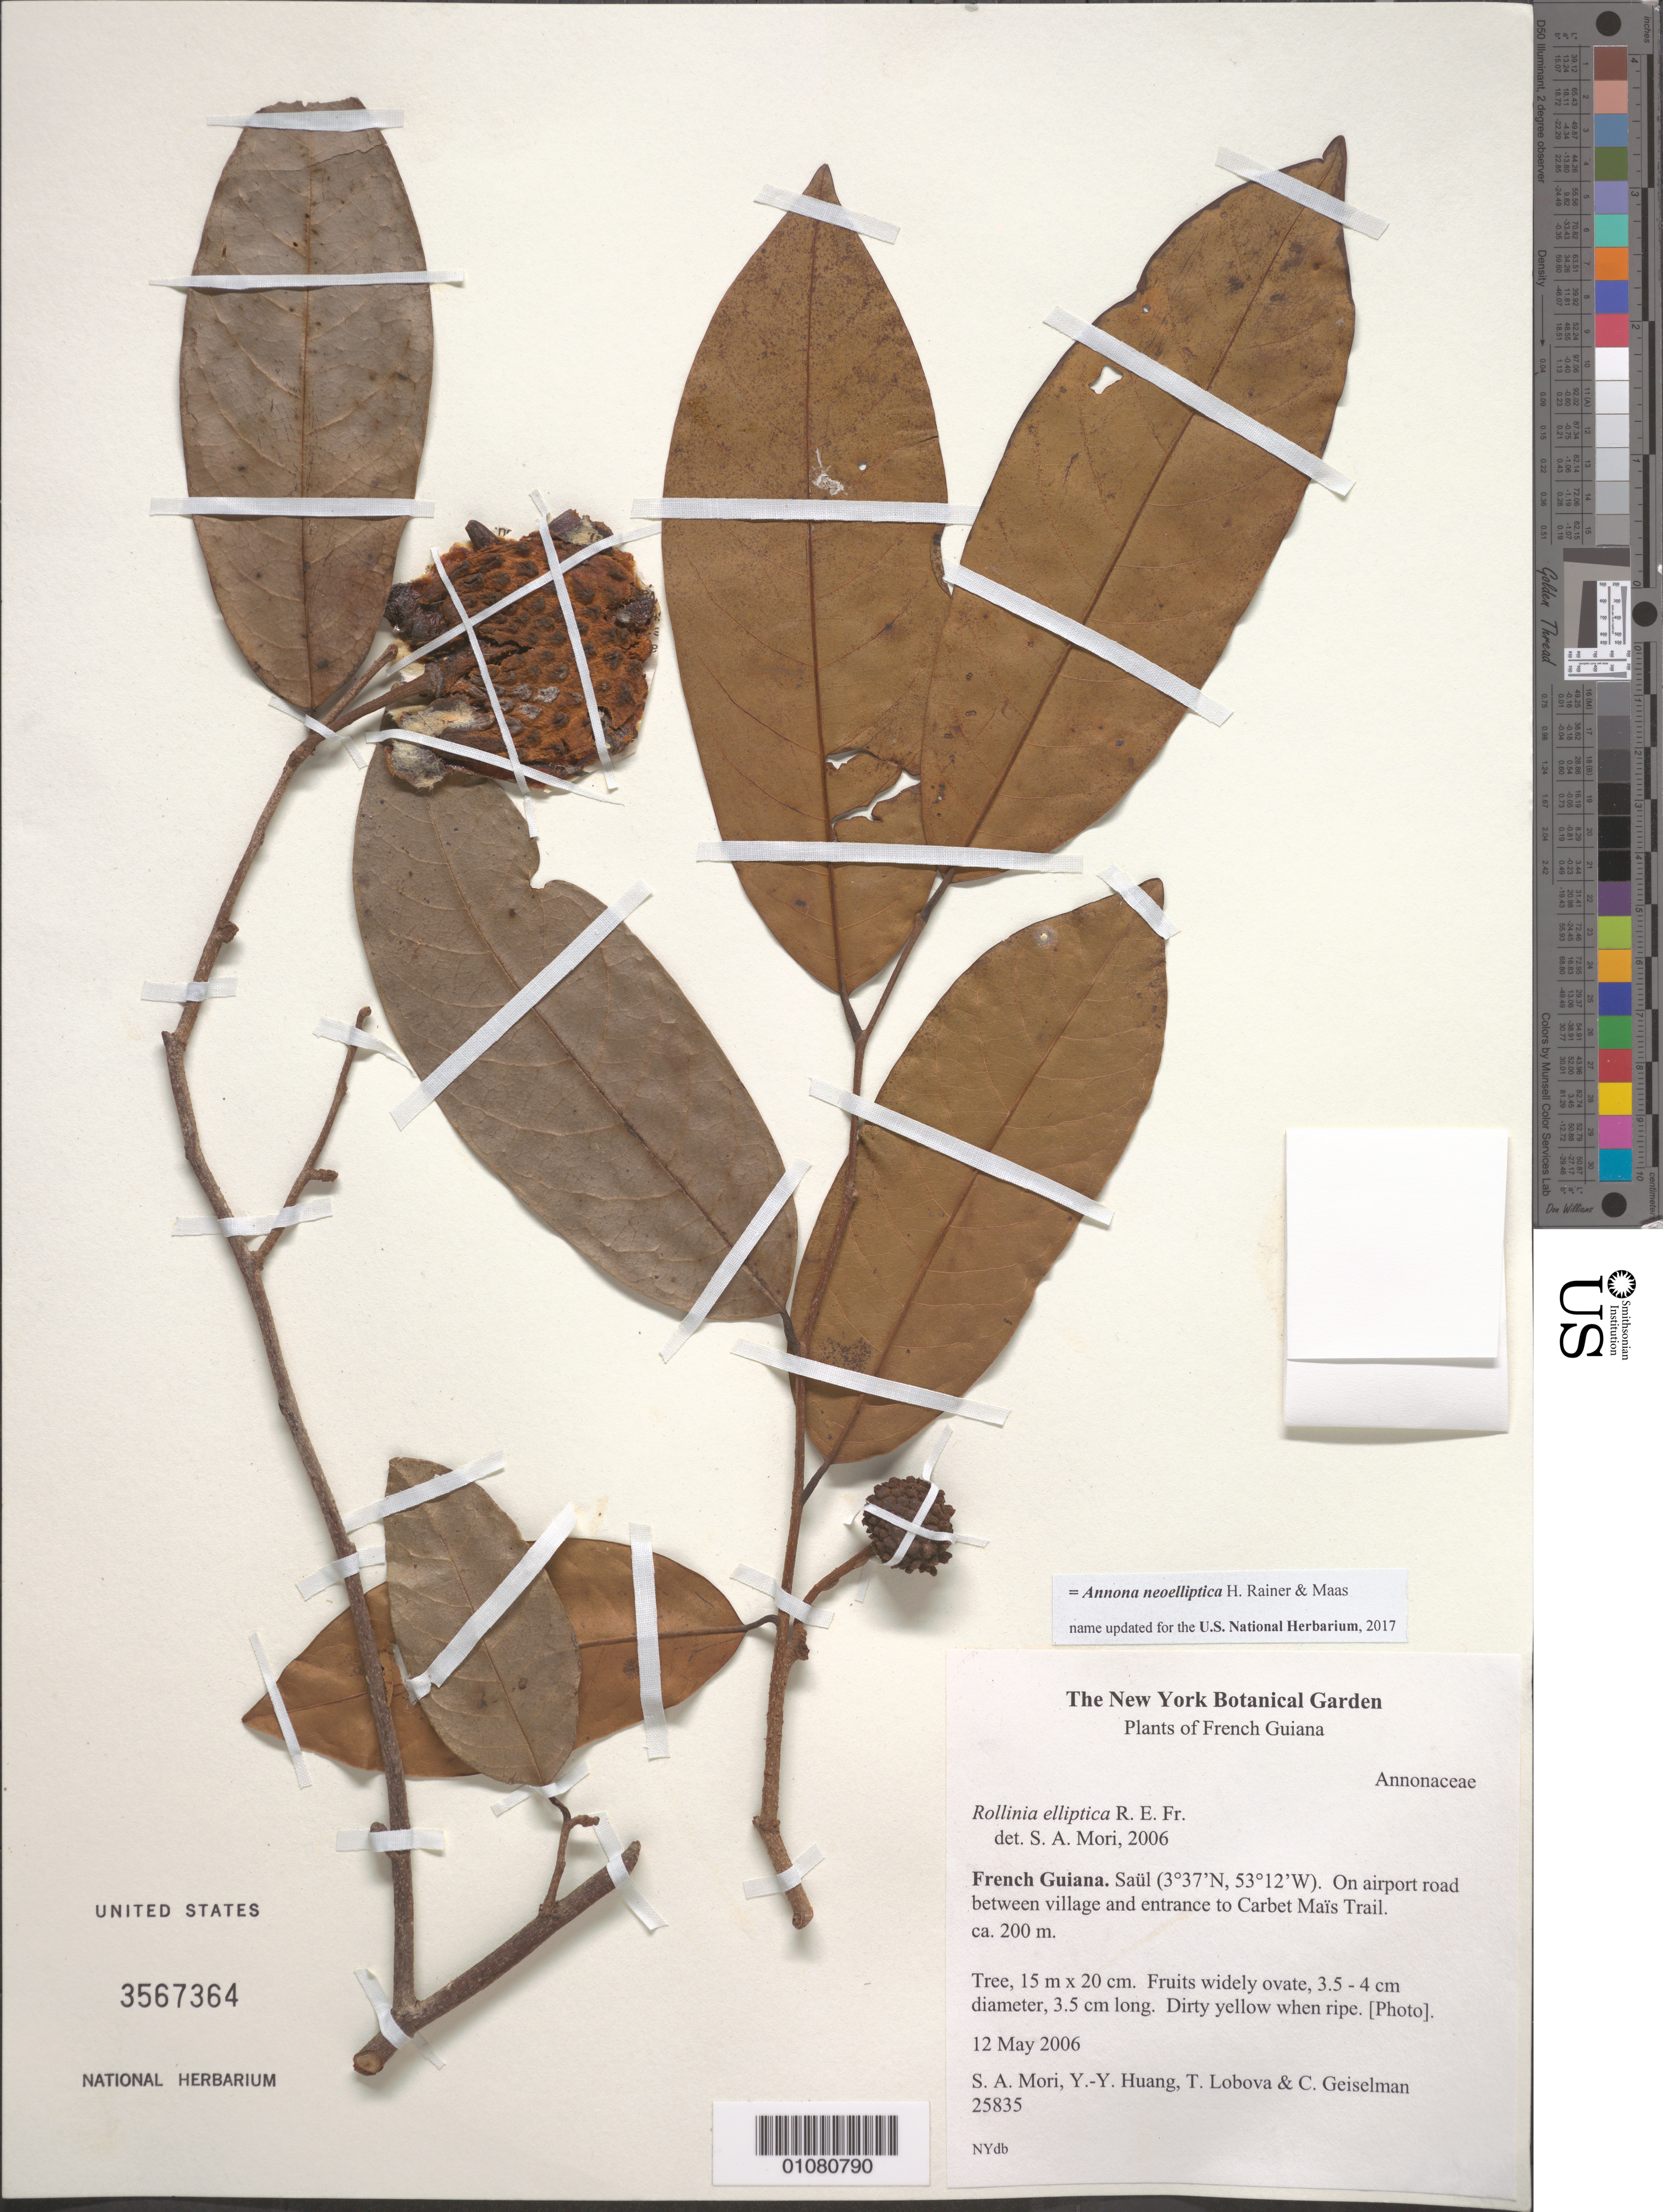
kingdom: Plantae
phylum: Tracheophyta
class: Magnoliopsida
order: Magnoliales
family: Annonaceae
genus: Annona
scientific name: Annona neoelliptica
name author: H. Rainer & Maas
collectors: S. Mori, Y. Huang, T. Lobova & C. Geiselman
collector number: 25835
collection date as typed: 12-May-06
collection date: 2006-05-12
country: French Guiana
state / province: Saint-Laurent-du-Maroni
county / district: Saül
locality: On airport road between village and entrance to Carbet Mais Trail.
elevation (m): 200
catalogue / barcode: US 3567364